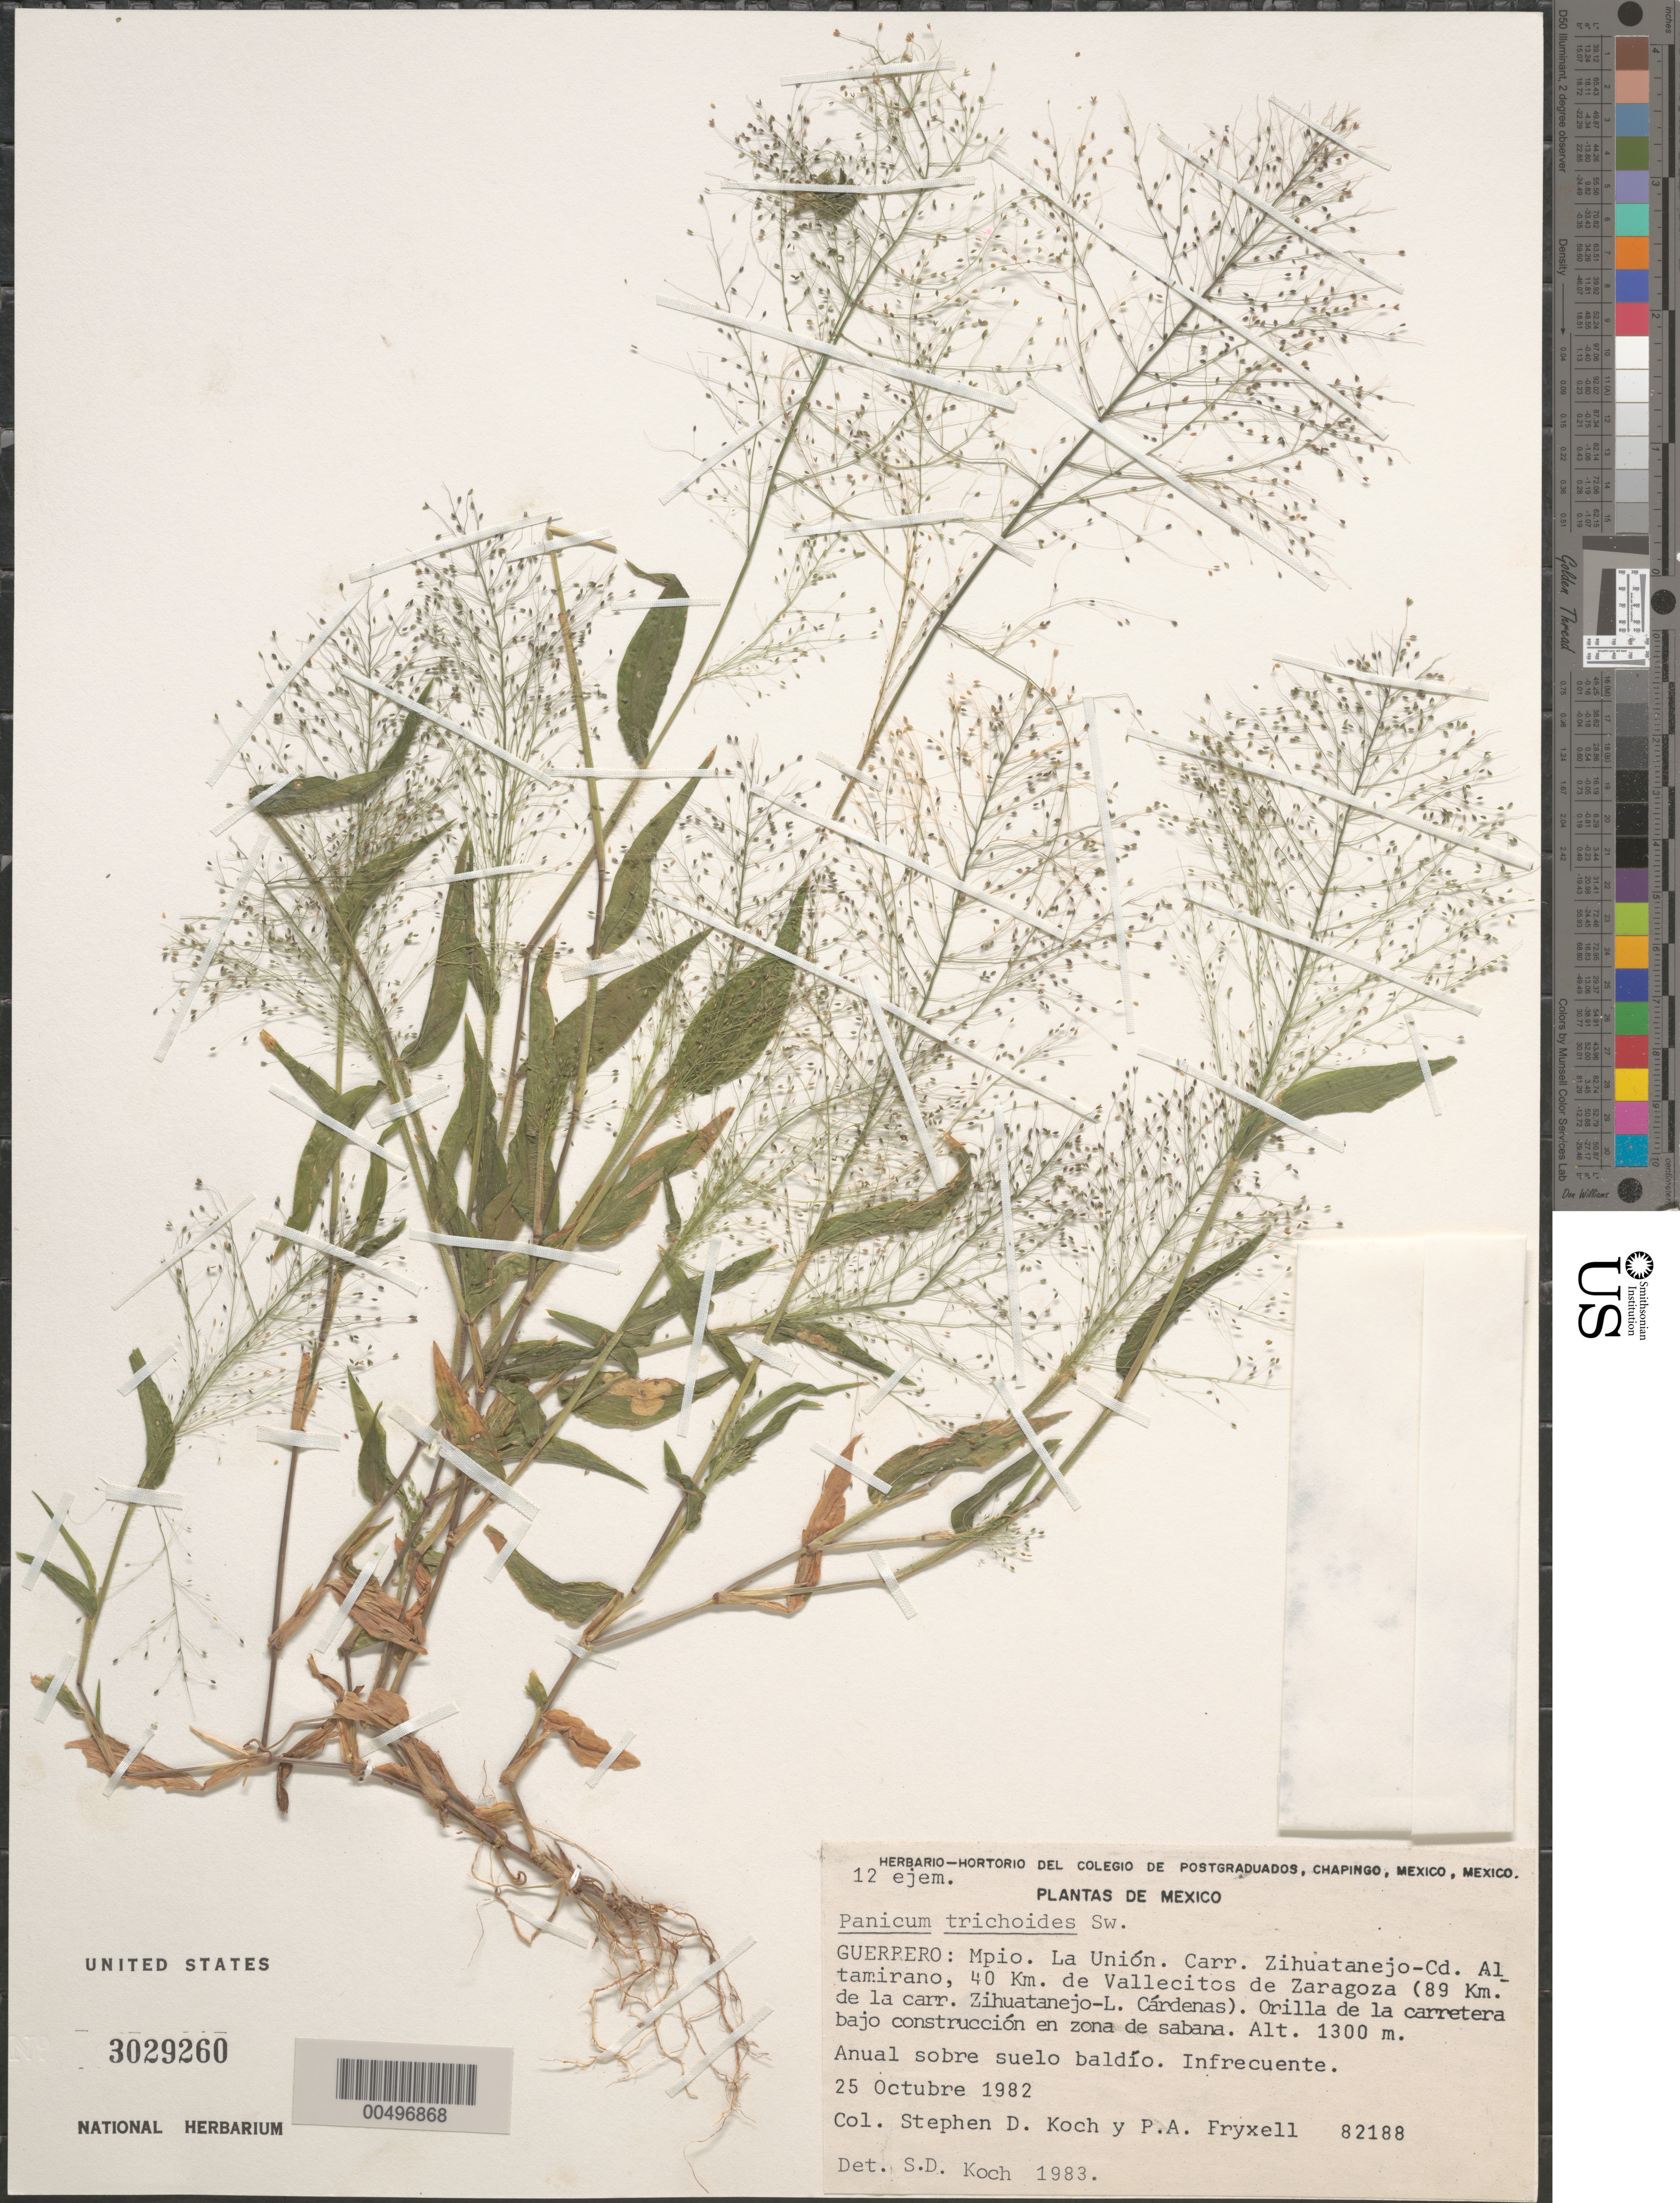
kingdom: Plantae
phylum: Tracheophyta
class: Liliopsida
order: Poales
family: Poaceae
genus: Panicum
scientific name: Panicum trichoides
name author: Sw.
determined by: Koch, S. D.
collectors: S. D. Koch & P. A. Fryxell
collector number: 82188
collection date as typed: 25 Oct 1982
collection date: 1982-10-25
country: Mexico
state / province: Guerrero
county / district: La Union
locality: Carr. Zihuatanejo - Cd. Altamirano, 40 km de Vallecitos de Zaragoza (89 km de la carr. Zihuatanejo - L. Cárdenas).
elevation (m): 1300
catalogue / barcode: US 3029260